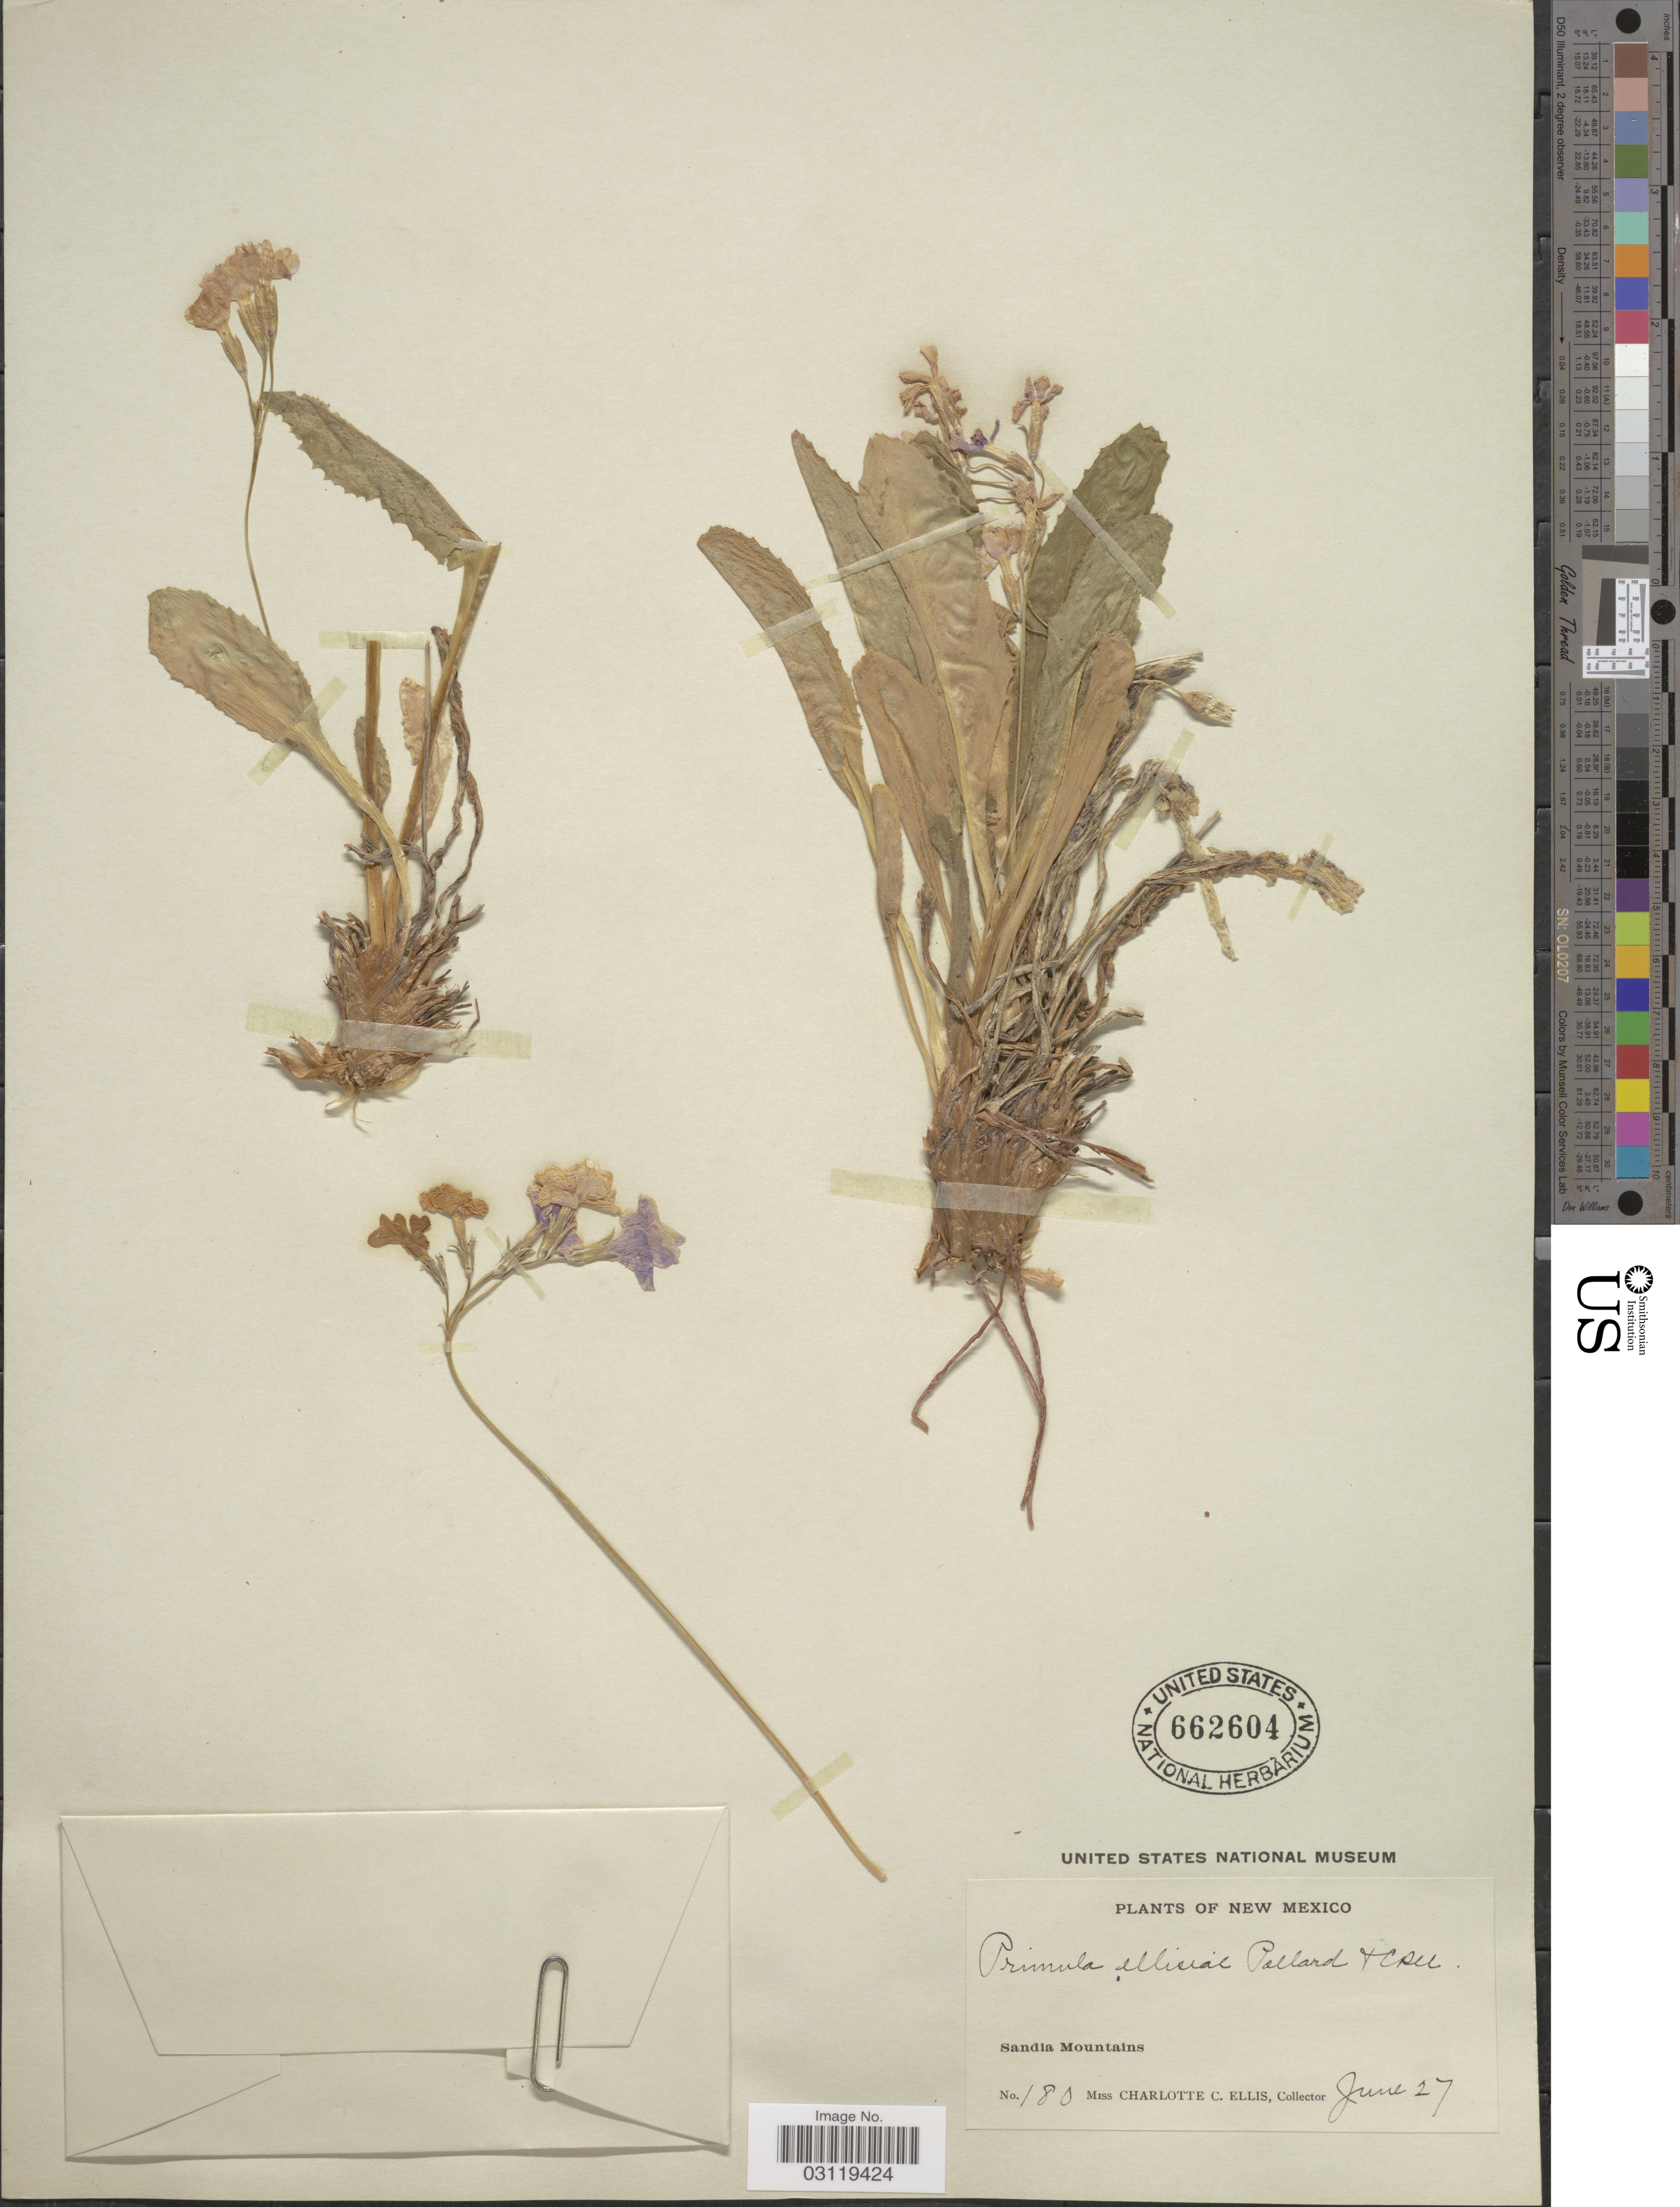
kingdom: Plantae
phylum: Tracheophyta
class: Magnoliopsida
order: Ericales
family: Primulaceae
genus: Primula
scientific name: Primula ellisiae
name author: Pollard & Cockerell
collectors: C. C. Ellis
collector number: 180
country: United States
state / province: New Mexico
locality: Sandia Mountains.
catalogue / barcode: US 662604